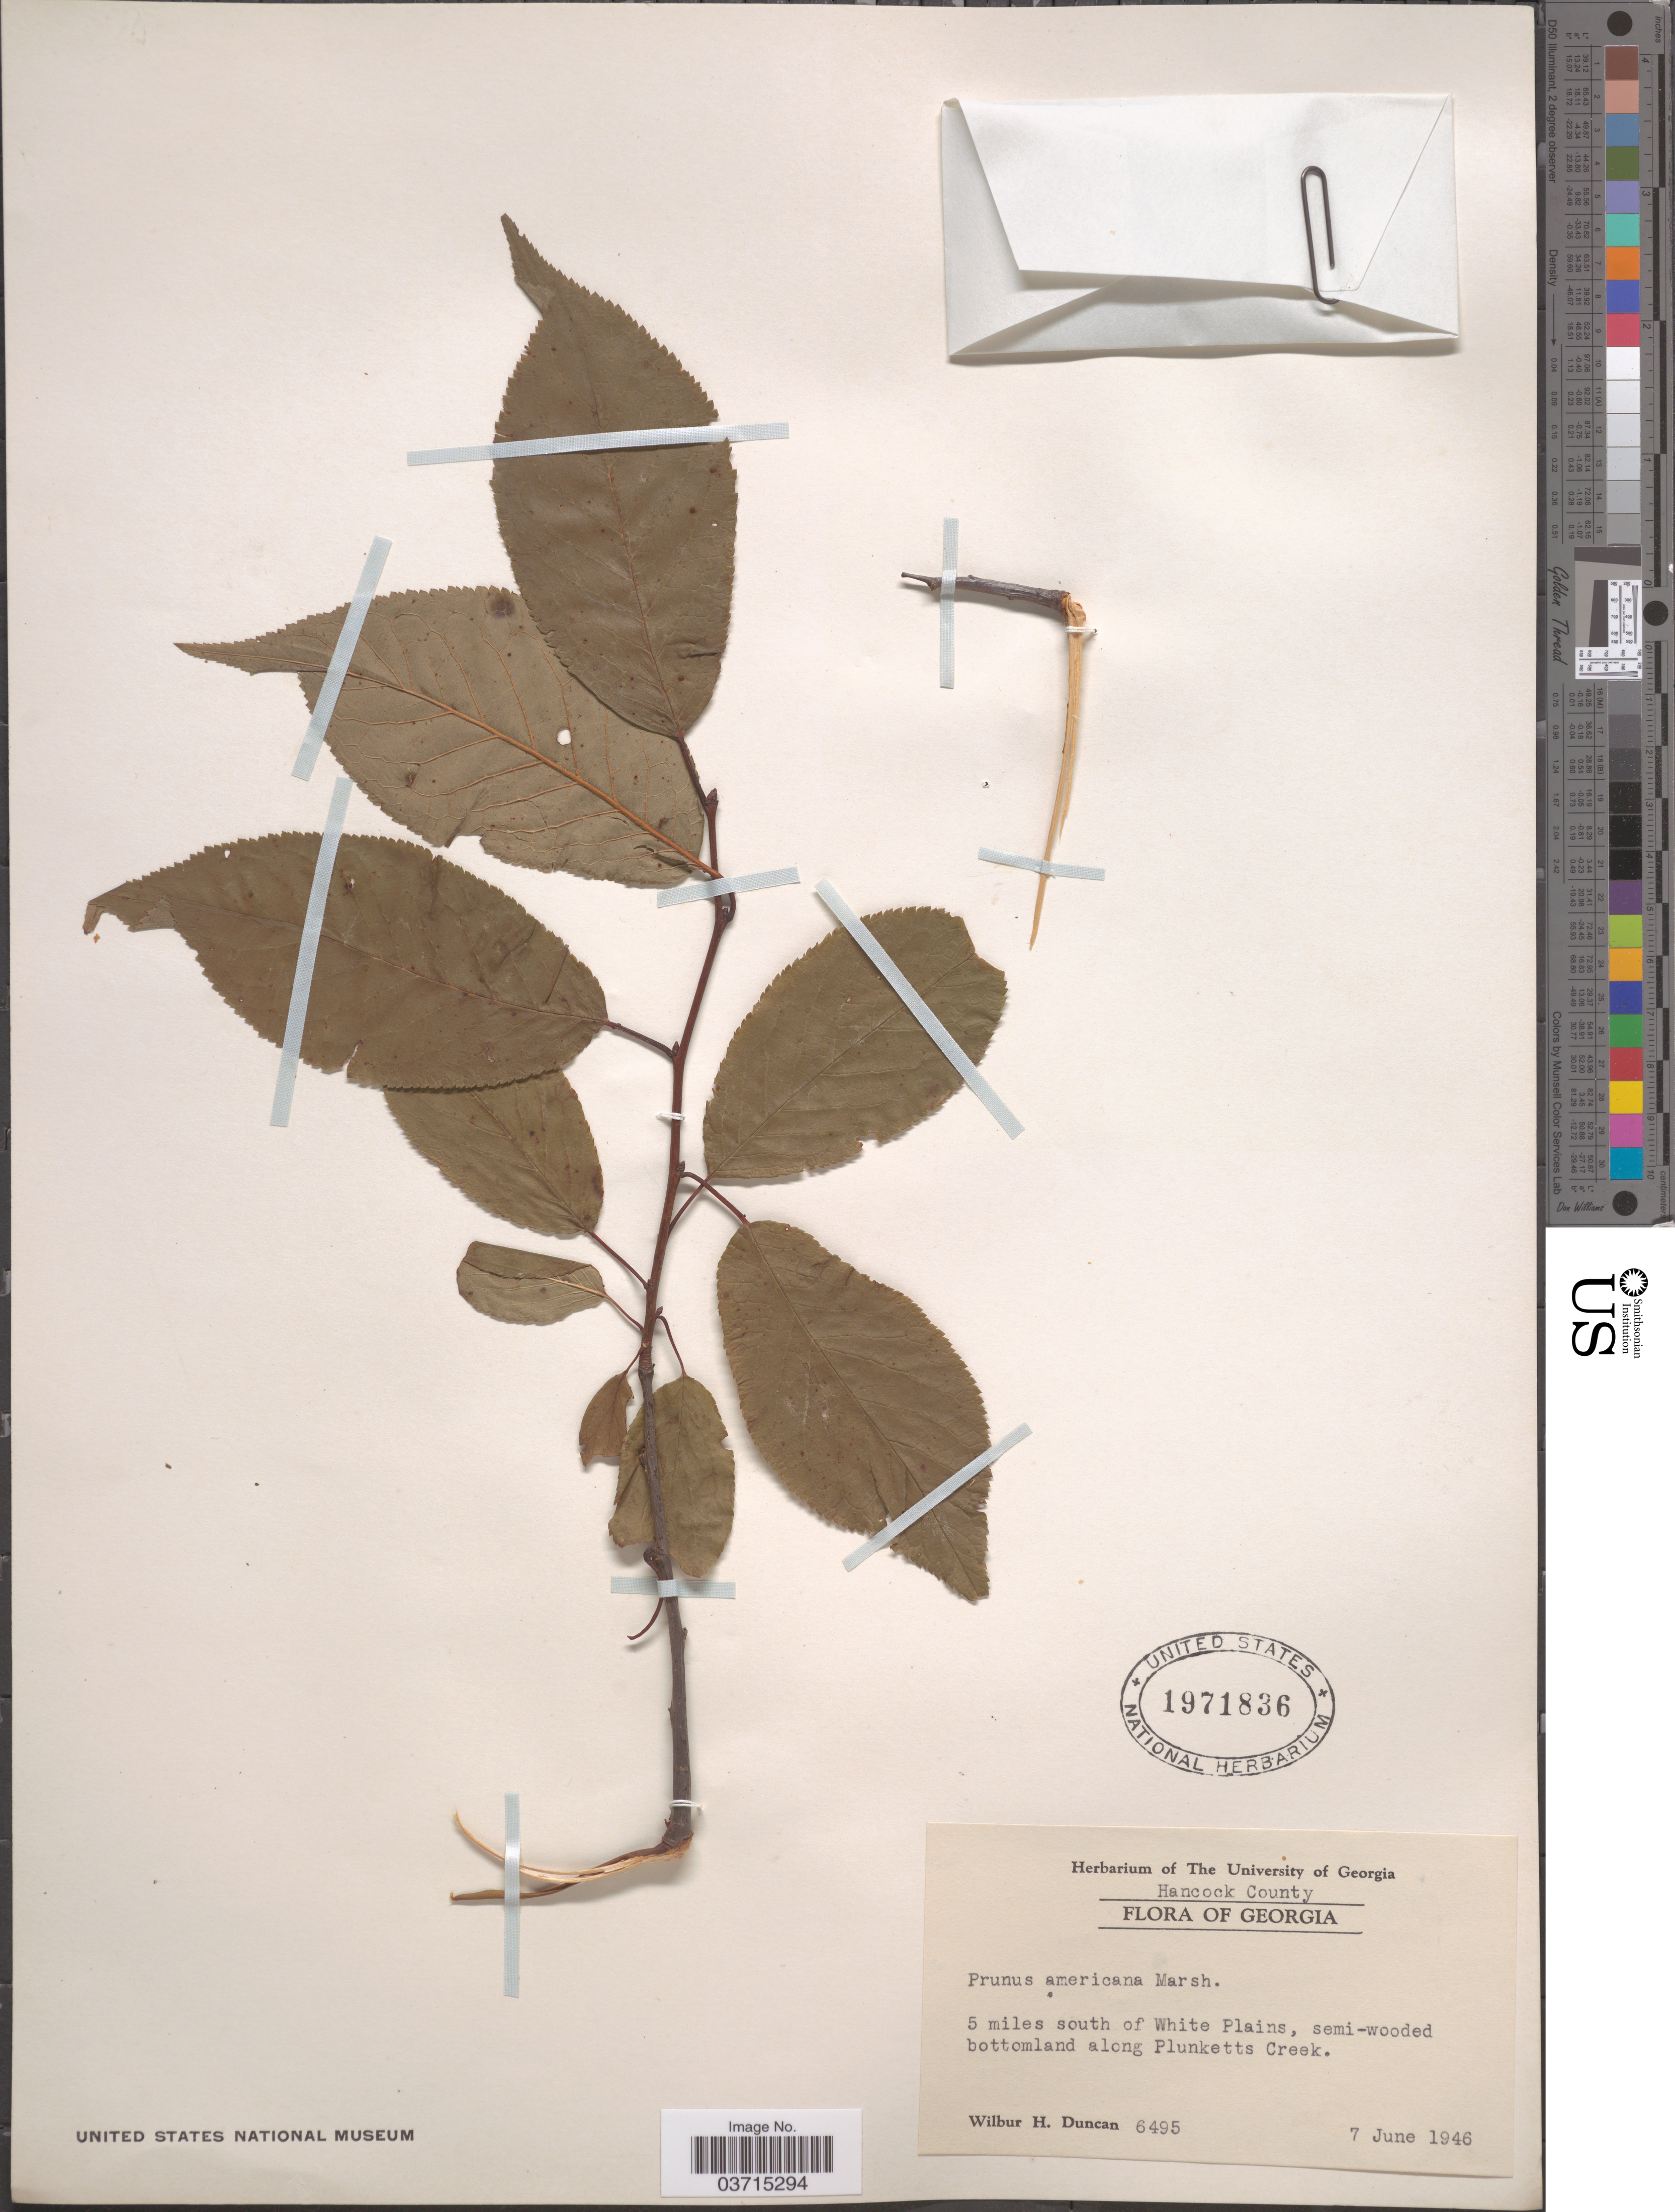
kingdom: Plantae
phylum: Tracheophyta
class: Magnoliopsida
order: Rosales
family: Rosaceae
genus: Prunus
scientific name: Prunus americana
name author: Marshall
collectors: W. H. Duncan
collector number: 6495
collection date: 1946-06-07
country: United States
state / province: Georgia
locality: Hancock County. 5 miles south of White Plains, semi-wooded bottomland along Plunketts Creek.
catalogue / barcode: US 1971836